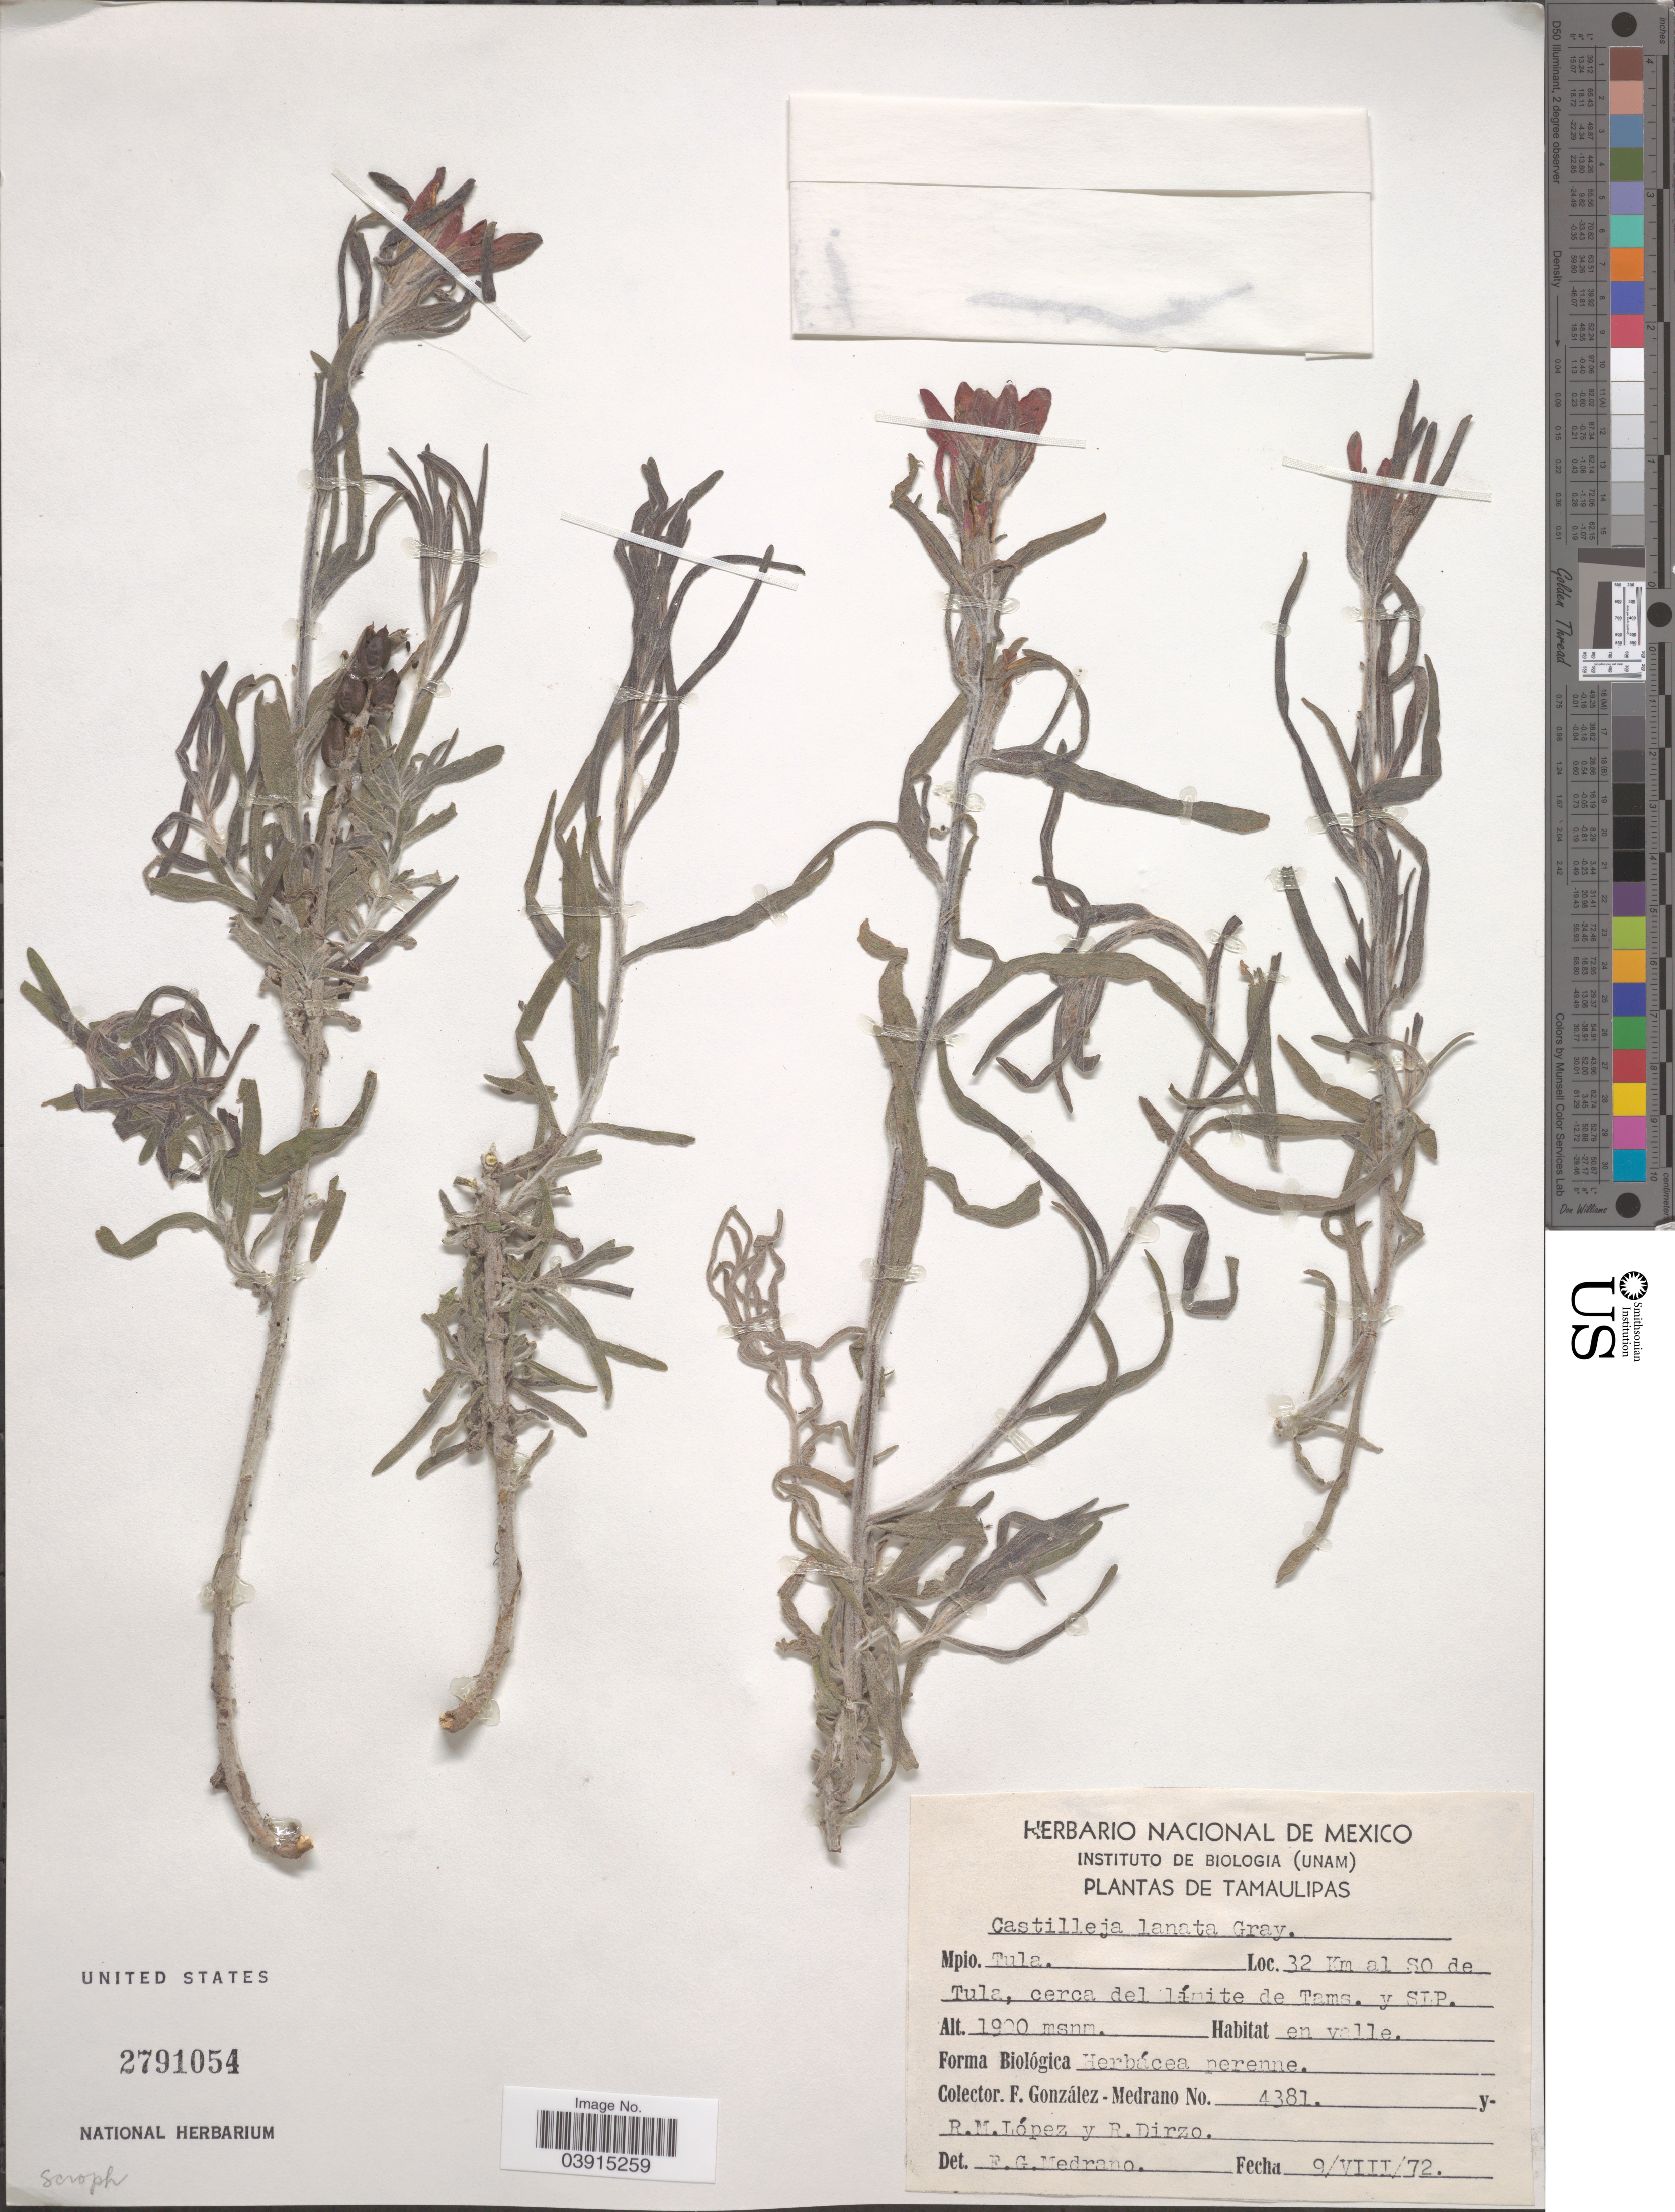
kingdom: Plantae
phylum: Tracheophyta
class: Magnoliopsida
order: Lamiales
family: Orobanchaceae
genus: Castilleja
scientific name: Castilleja lanata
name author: A. Gray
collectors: F. Medrano, López, R. M. & R. Dirzo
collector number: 4381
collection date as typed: Transcribed d/m/y: 9/8/72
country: Mexico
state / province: Tamaulipas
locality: Mpio. Tula. 32 Km al SO de Tula, cerca del límite de Tams. y SLP.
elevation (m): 1900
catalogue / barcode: US 2791054